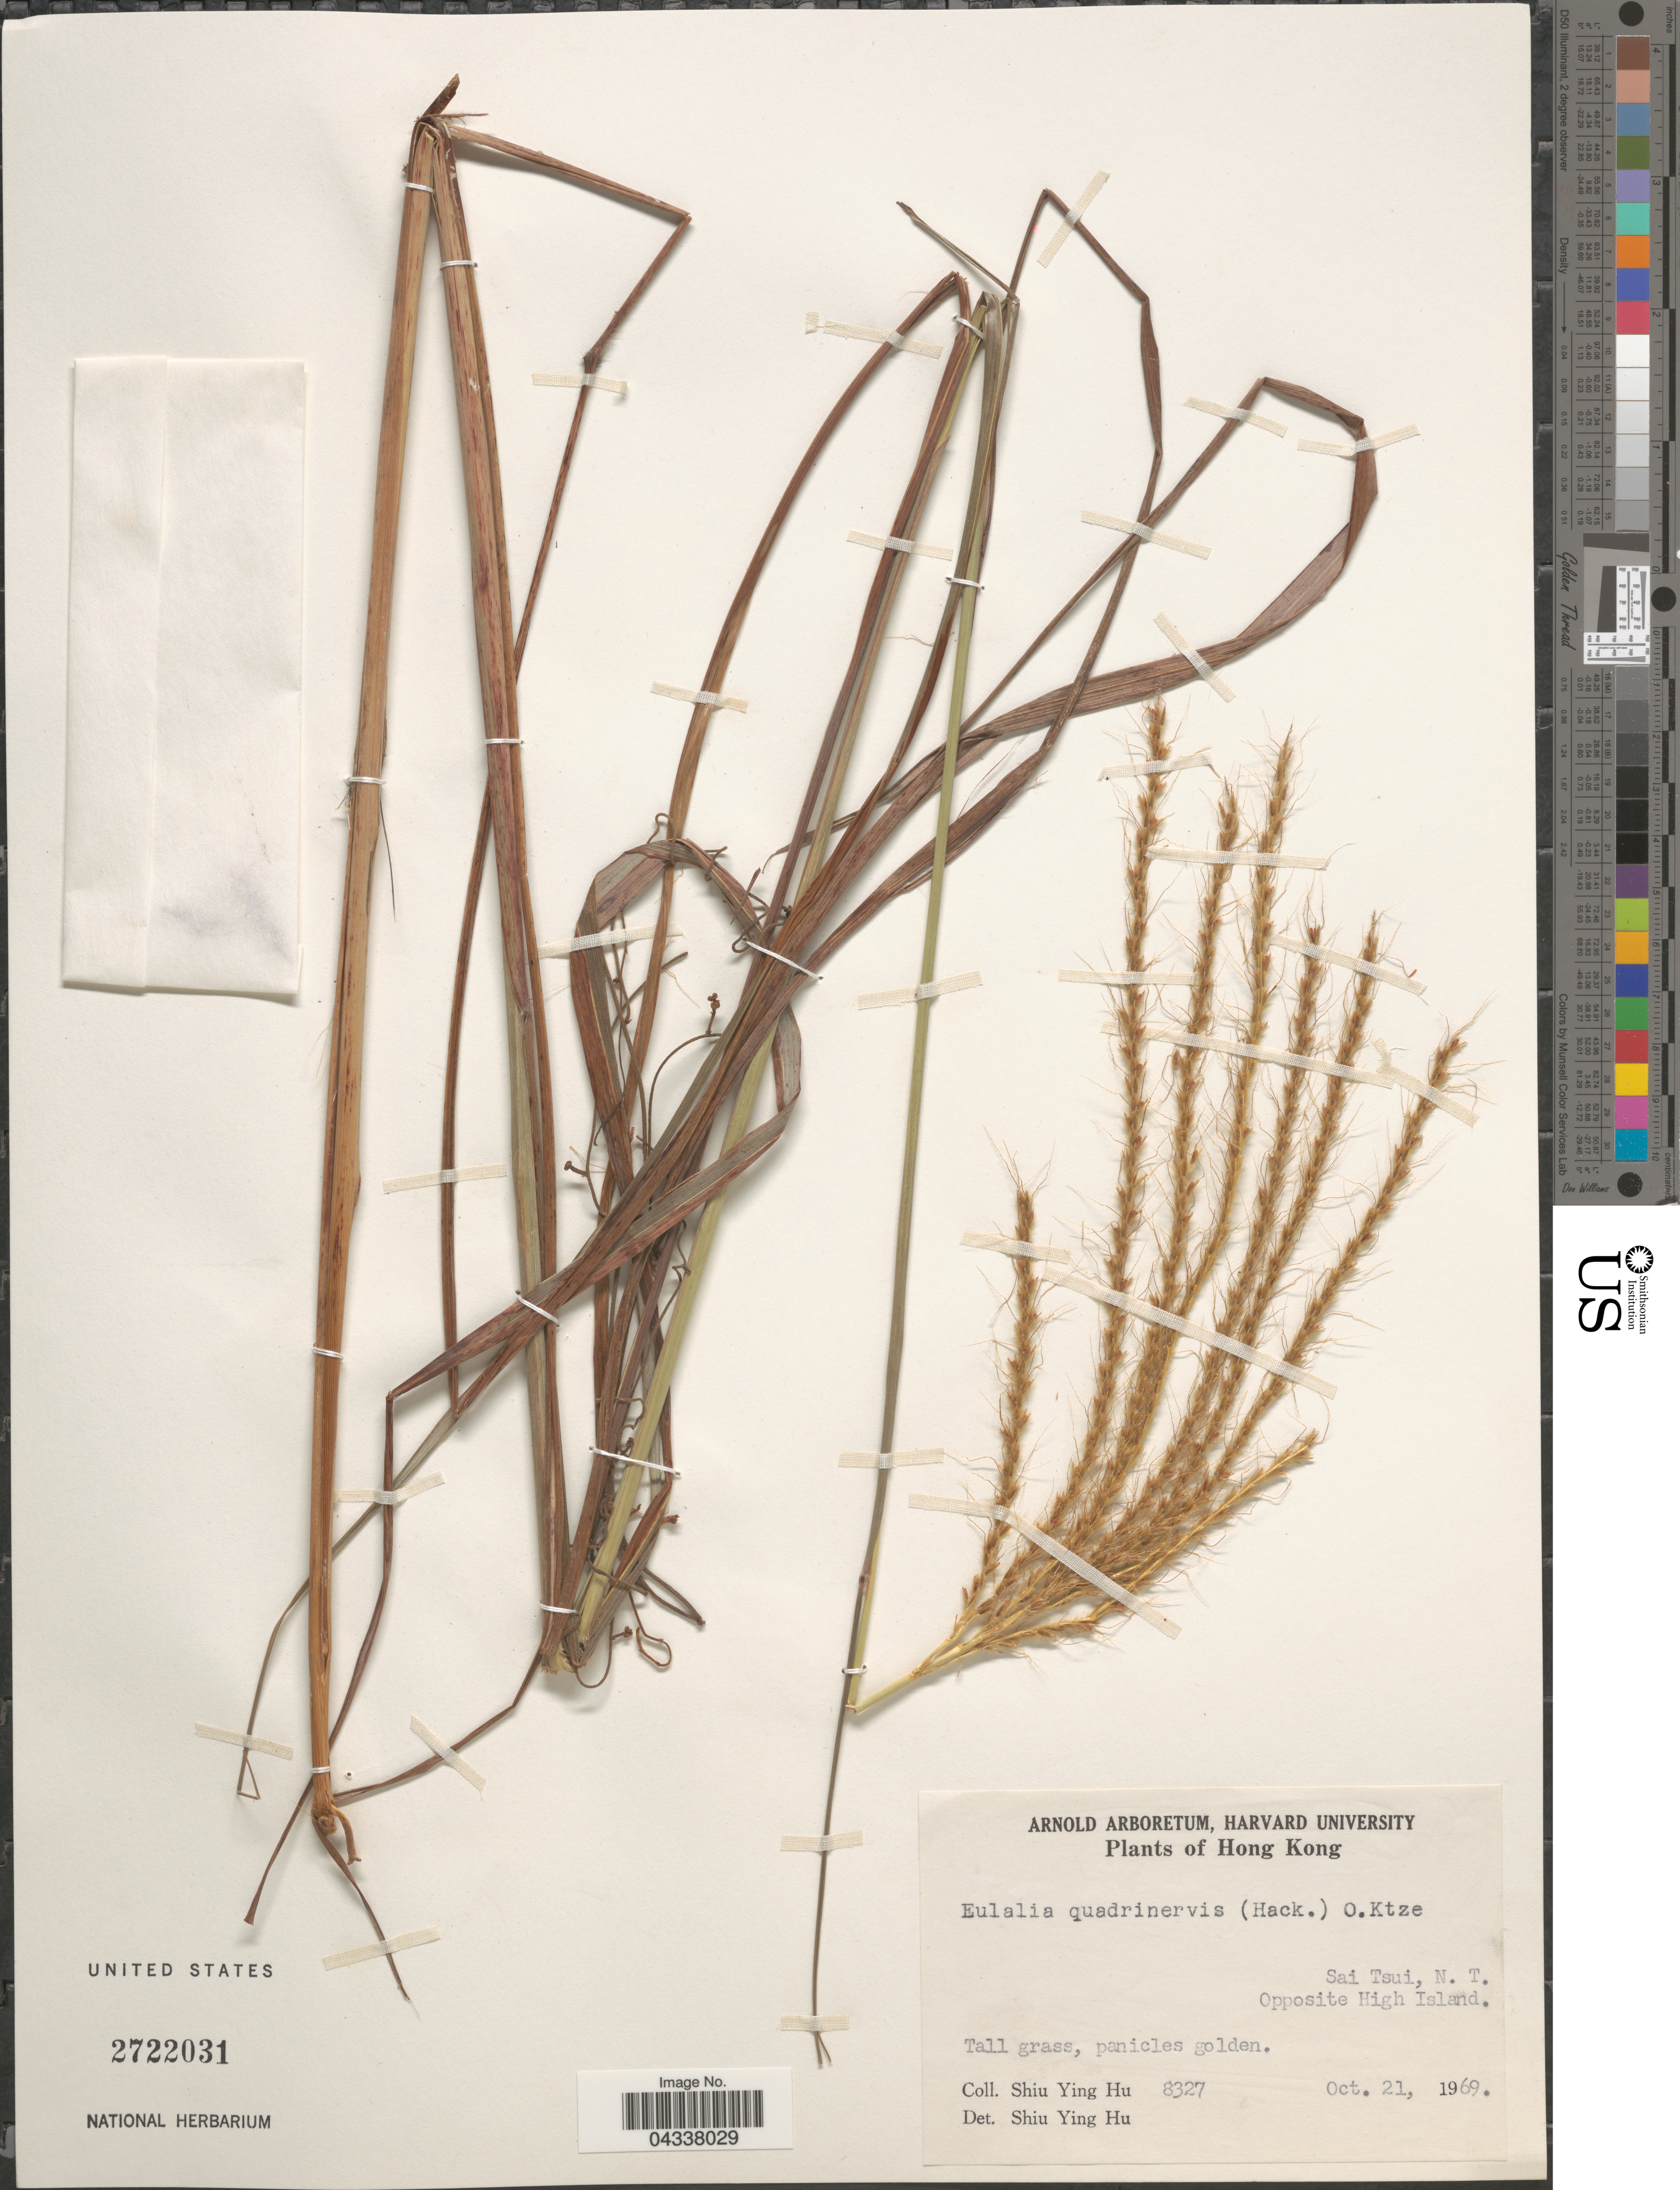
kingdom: Plantae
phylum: Tracheophyta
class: Liliopsida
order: Poales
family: Poaceae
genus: Pseudopogonatherum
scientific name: Pseudopogonatherum quadrinerve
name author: (Hack.) Ohwi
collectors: S. Y. Hu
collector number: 8327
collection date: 1969-10-21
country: China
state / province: Hong Kong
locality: Sai Tsui, N.T. Opposite High Island.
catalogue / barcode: US 2722031